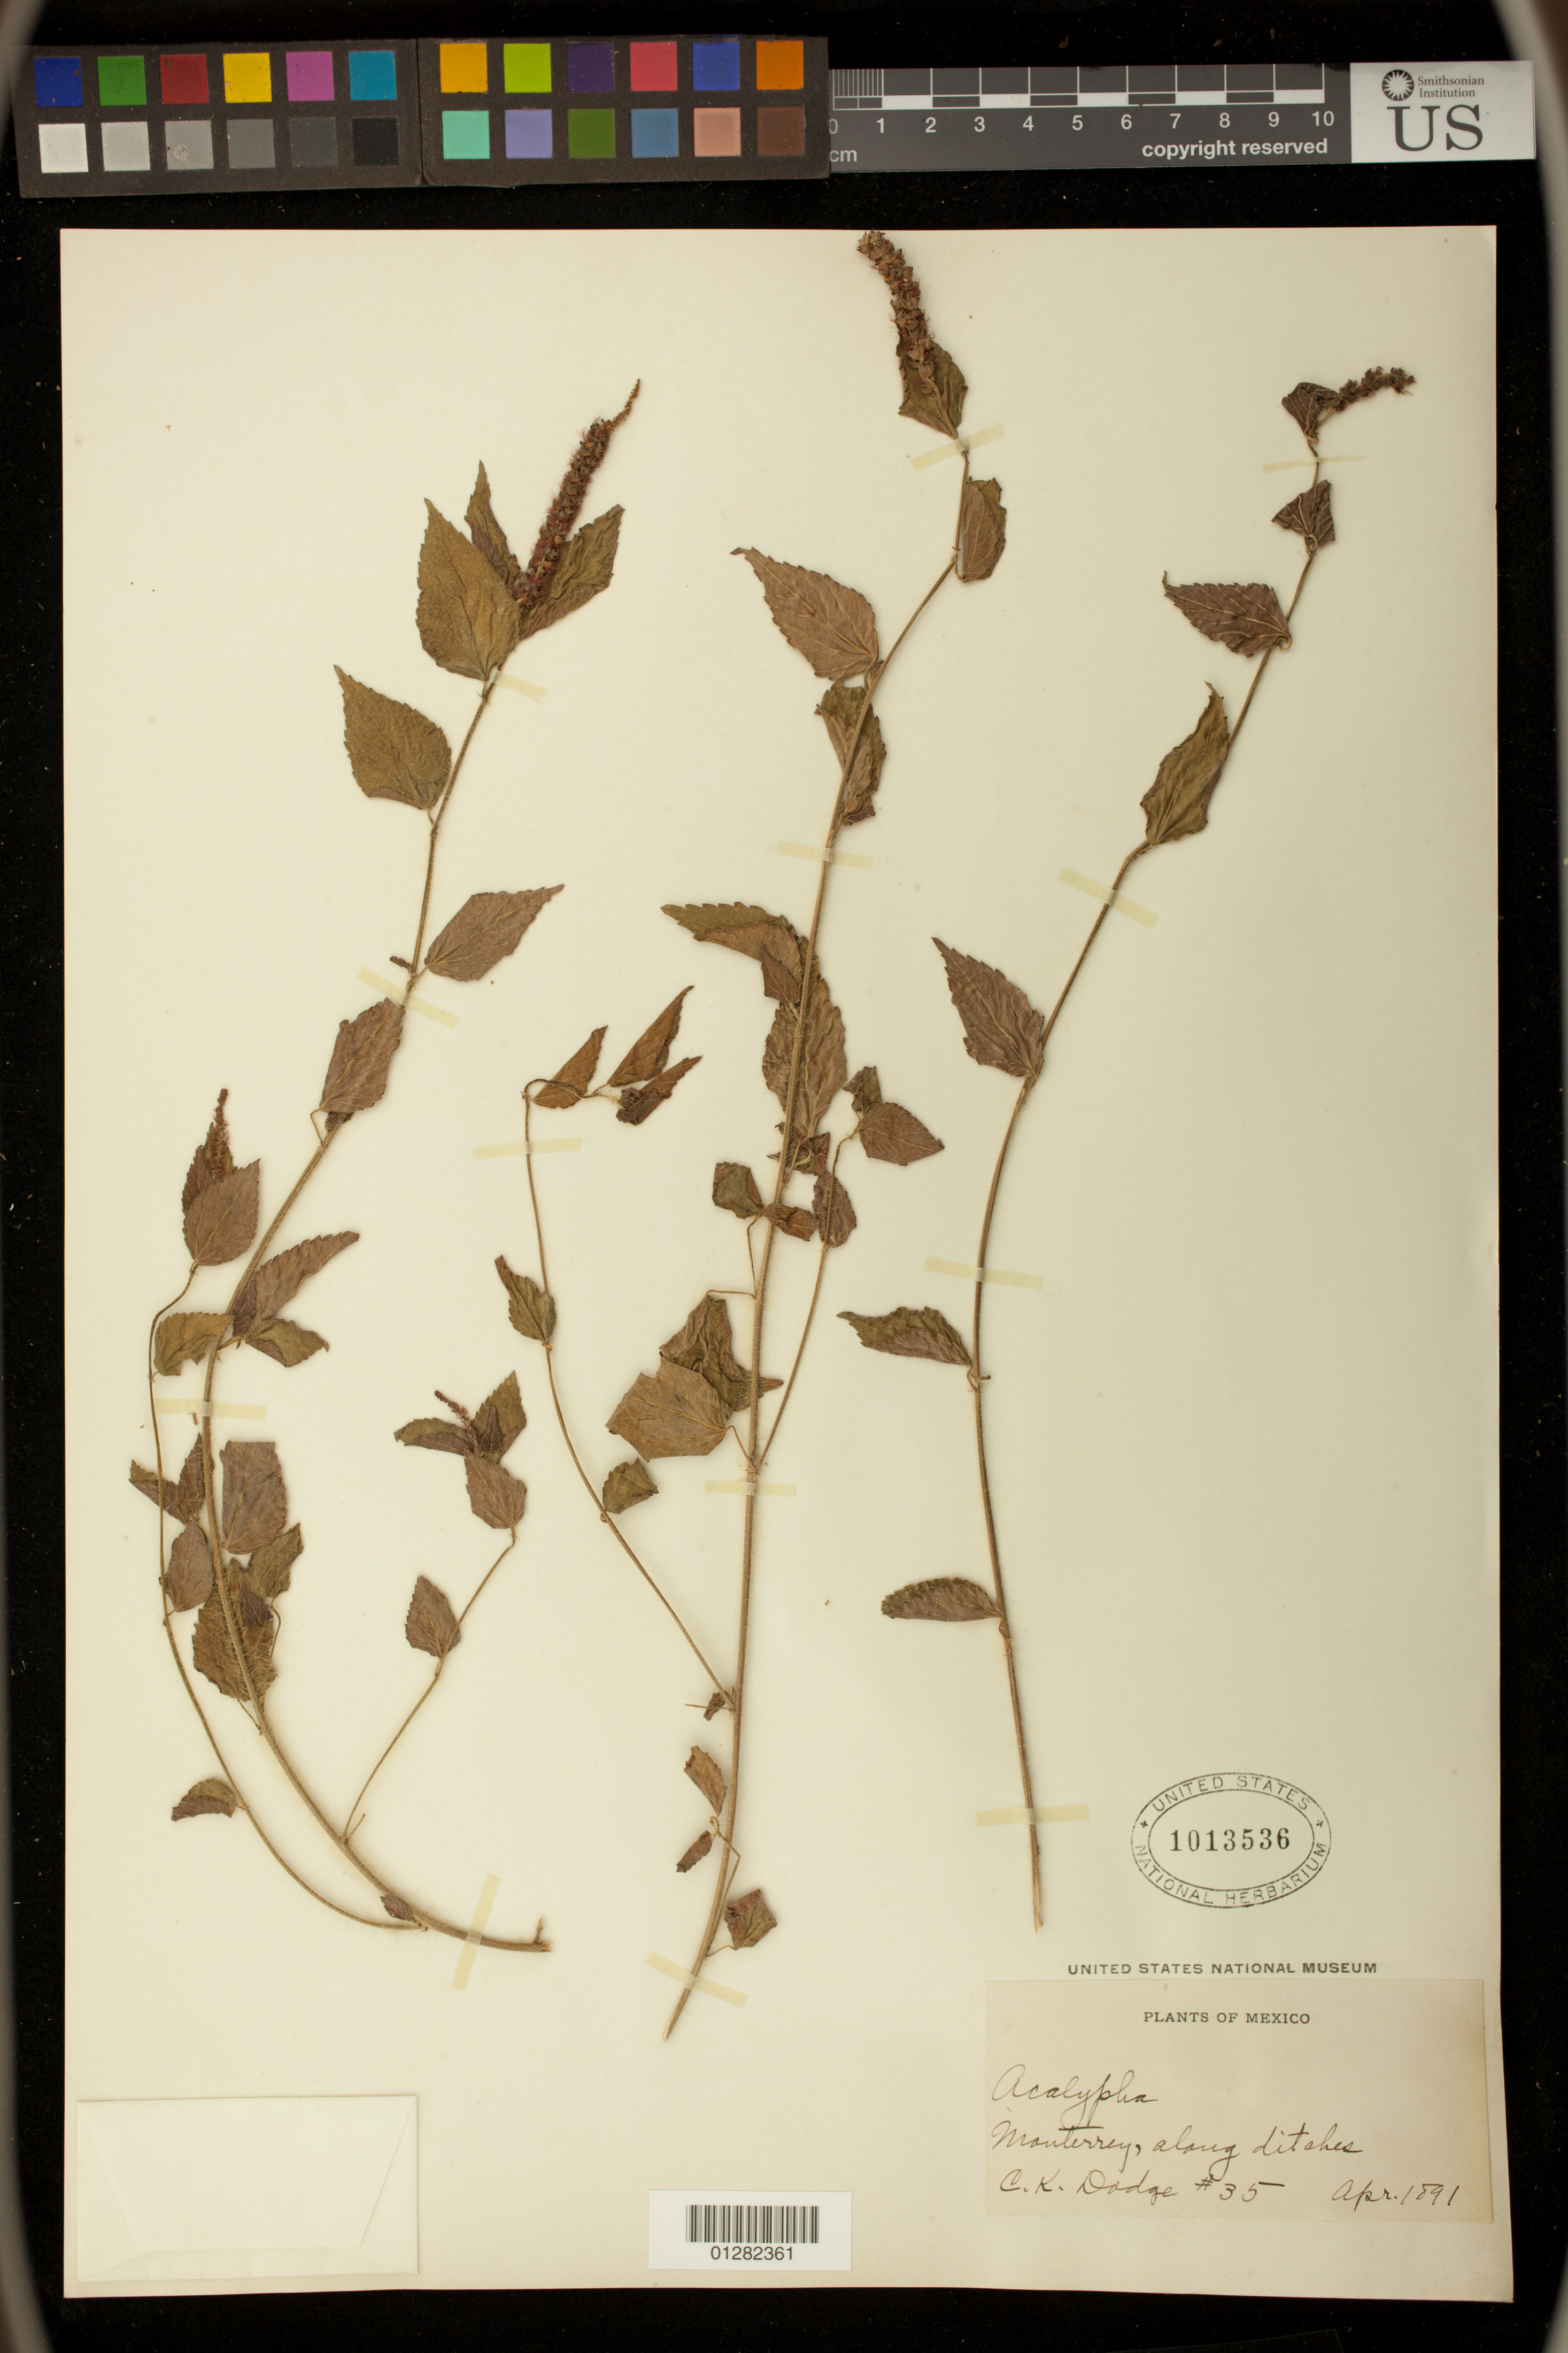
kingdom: Plantae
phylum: Tracheophyta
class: Magnoliopsida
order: Malpighiales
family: Euphorbiaceae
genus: Acalypha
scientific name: Acalypha phleoides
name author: Cav.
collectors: C. Dodge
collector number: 35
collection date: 1891-04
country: Mexico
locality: Monterrey, along ditches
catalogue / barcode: US 1013536